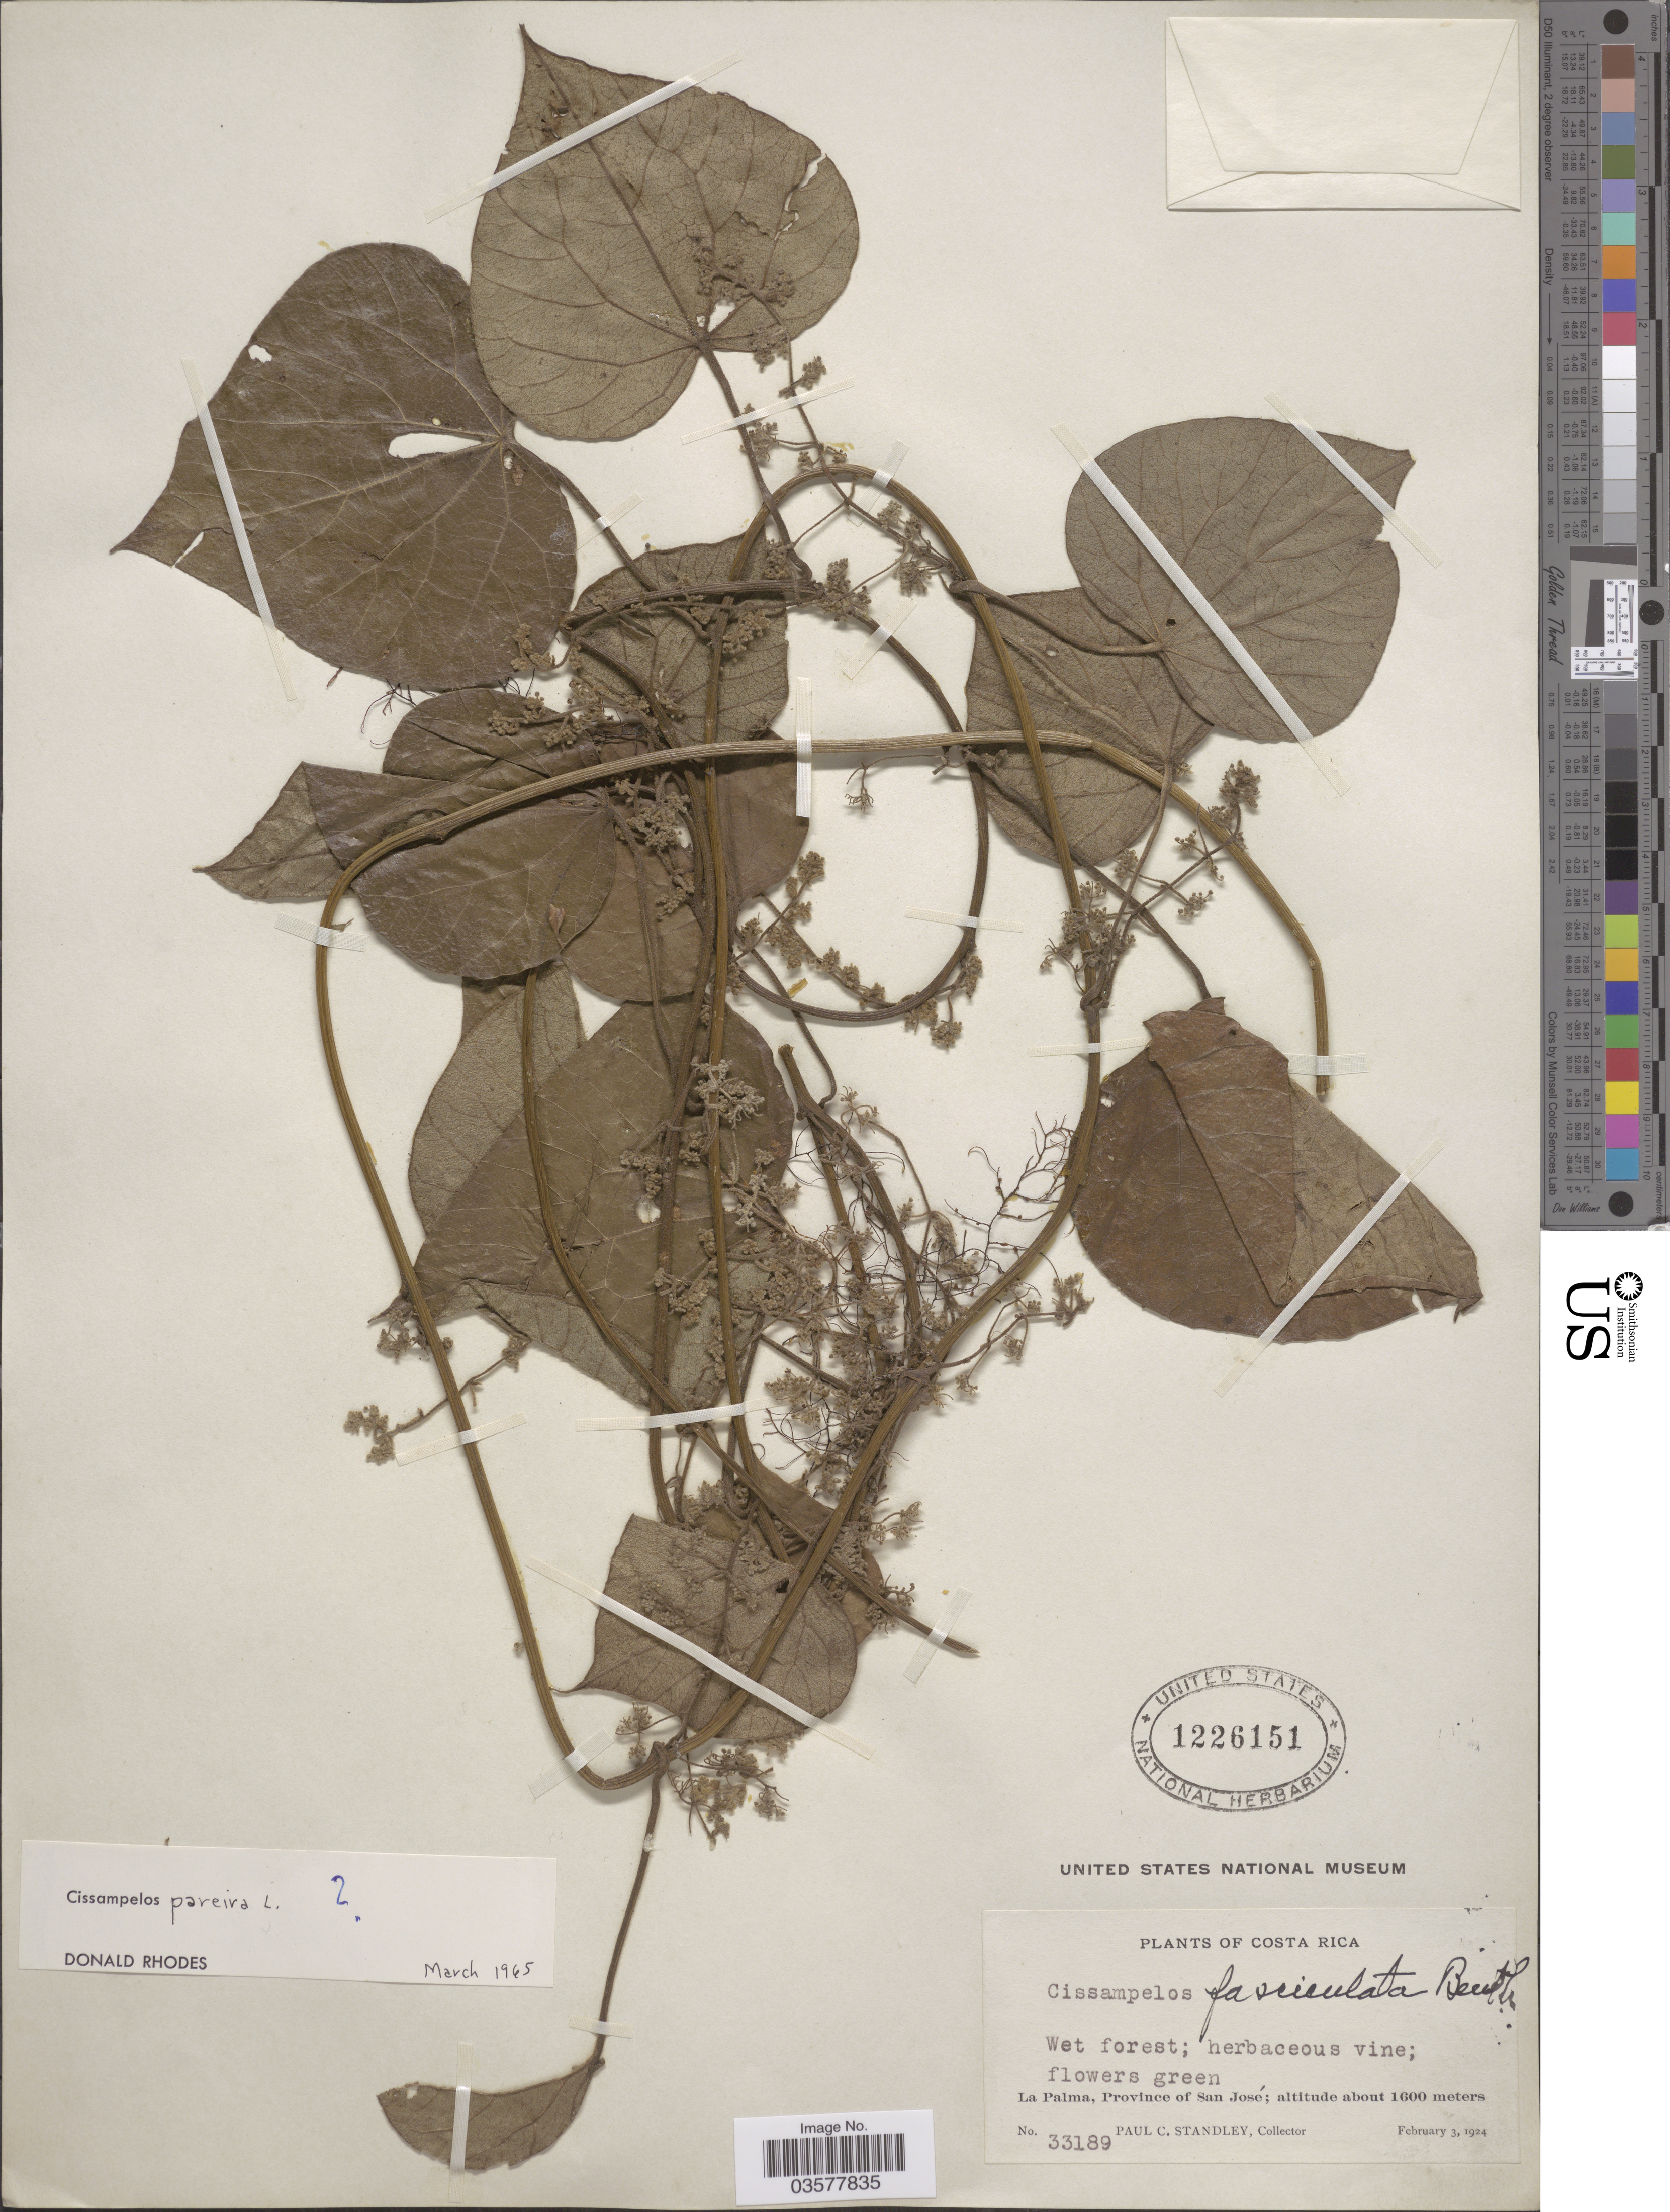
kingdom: Plantae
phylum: Tracheophyta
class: Magnoliopsida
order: Ranunculales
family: Menispermaceae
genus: Cissampelos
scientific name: Cissampelos pareira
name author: L.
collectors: P. C. Standley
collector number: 33189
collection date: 1924-02-03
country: Costa Rica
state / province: San José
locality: La Palma.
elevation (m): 1600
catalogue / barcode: US 1226151